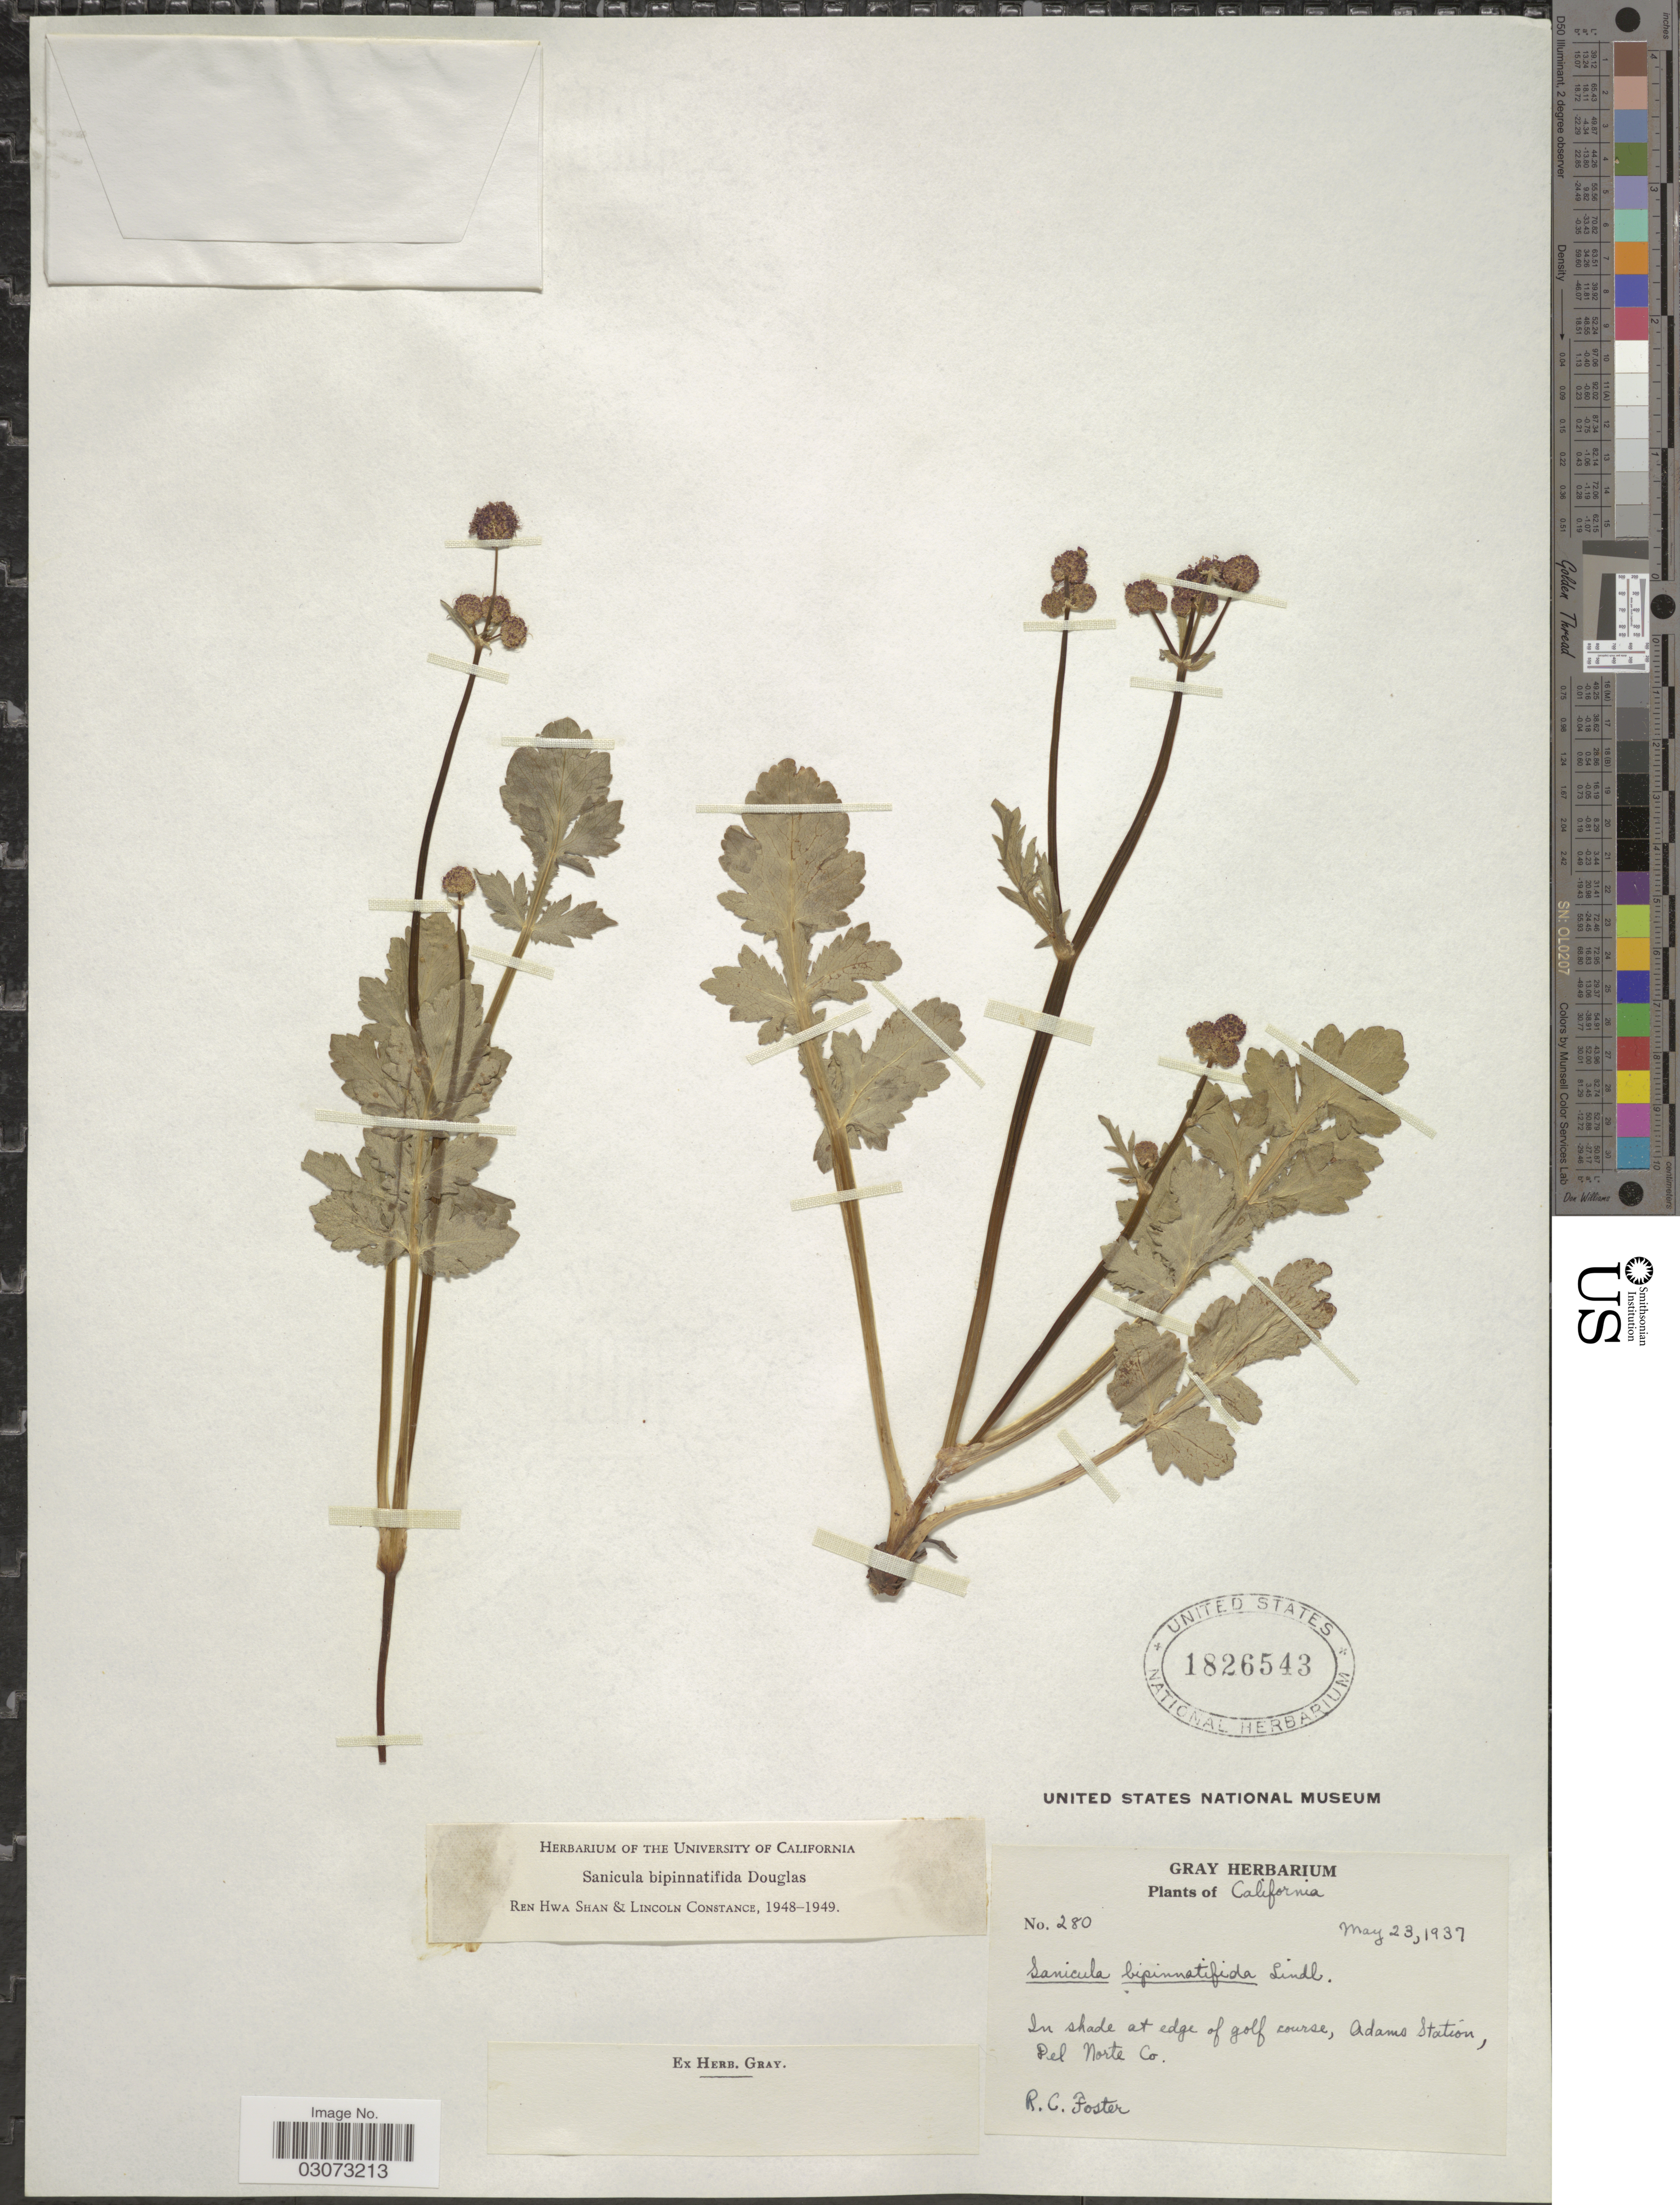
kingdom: Plantae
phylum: Tracheophyta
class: Magnoliopsida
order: Apiales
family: Apiaceae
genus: Sanicula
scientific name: Sanicula bipinnatifida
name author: Douglas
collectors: R. C. Foster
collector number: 280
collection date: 1937-05-23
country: United States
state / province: California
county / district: Del Norte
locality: In shade at edge of golf course, Adams Station, Del Norte Co.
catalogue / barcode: US 1826543